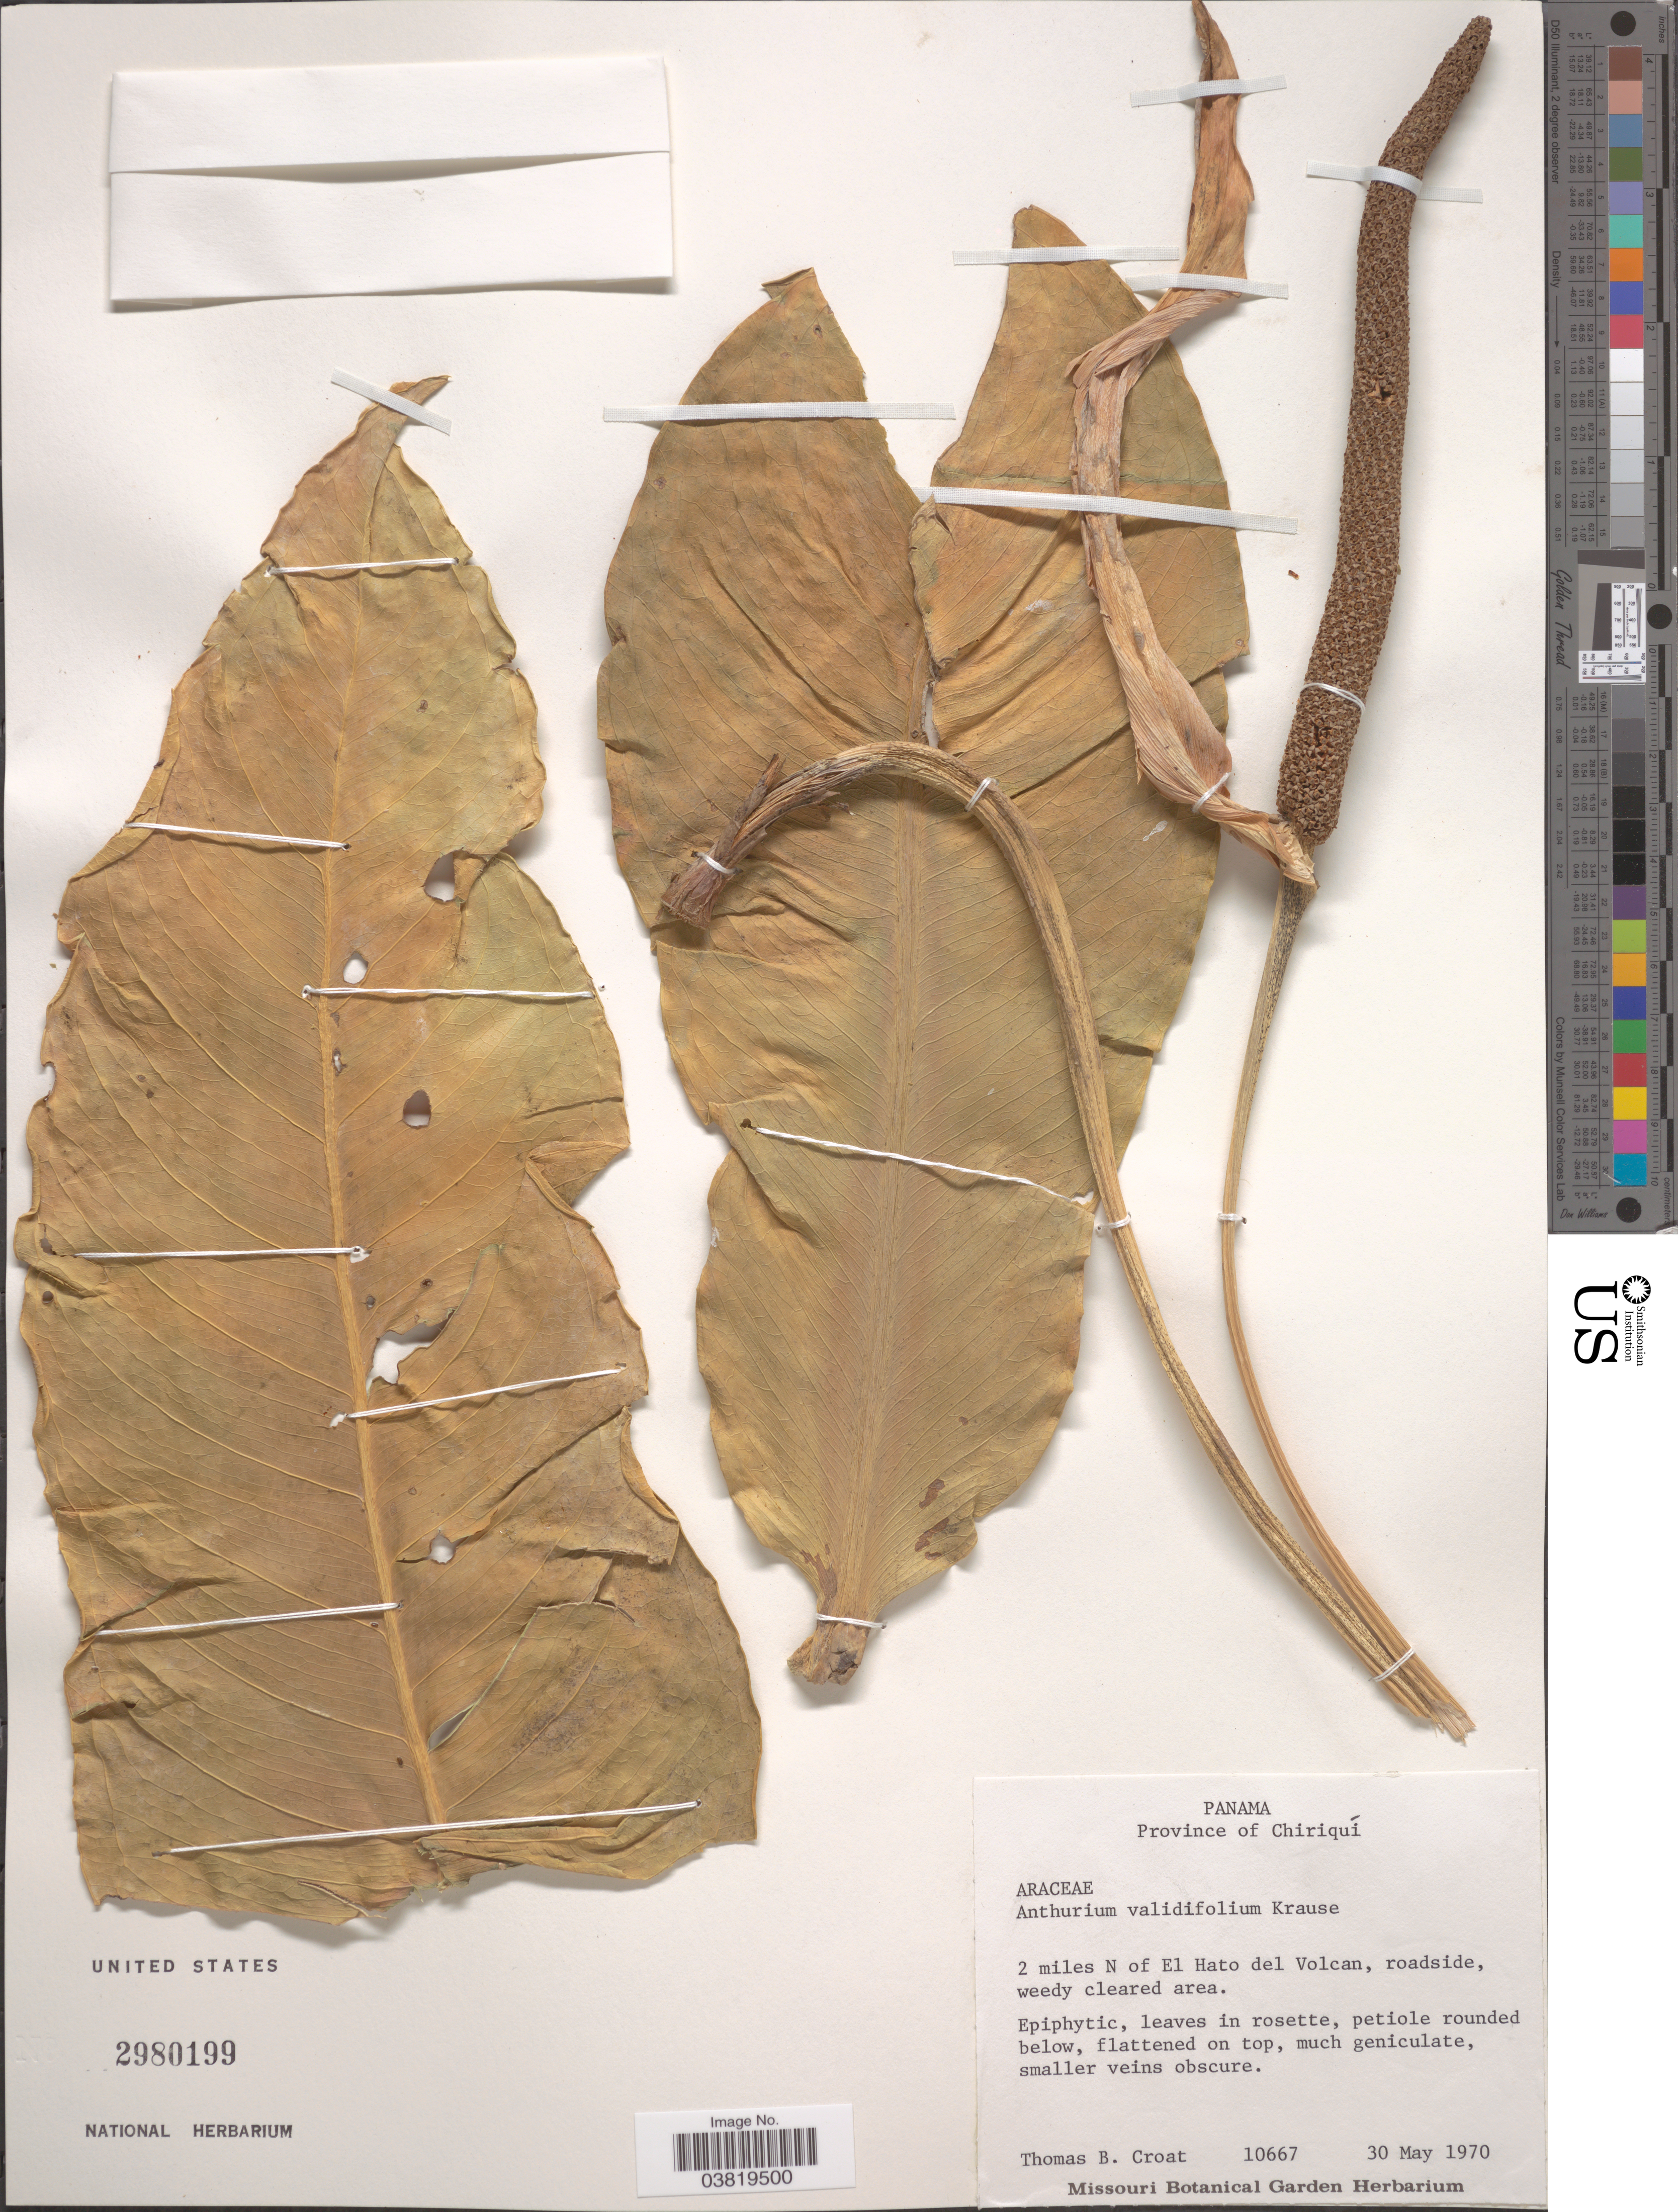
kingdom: Plantae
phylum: Tracheophyta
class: Liliopsida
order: Alismatales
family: Araceae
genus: Anthurium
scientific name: Anthurium validifolium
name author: K. Krause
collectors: T. B. Croat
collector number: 10667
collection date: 1970-05-30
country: Panama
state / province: Chiriqui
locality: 2 miles N of El Hato del Volcan.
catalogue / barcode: US 2980199